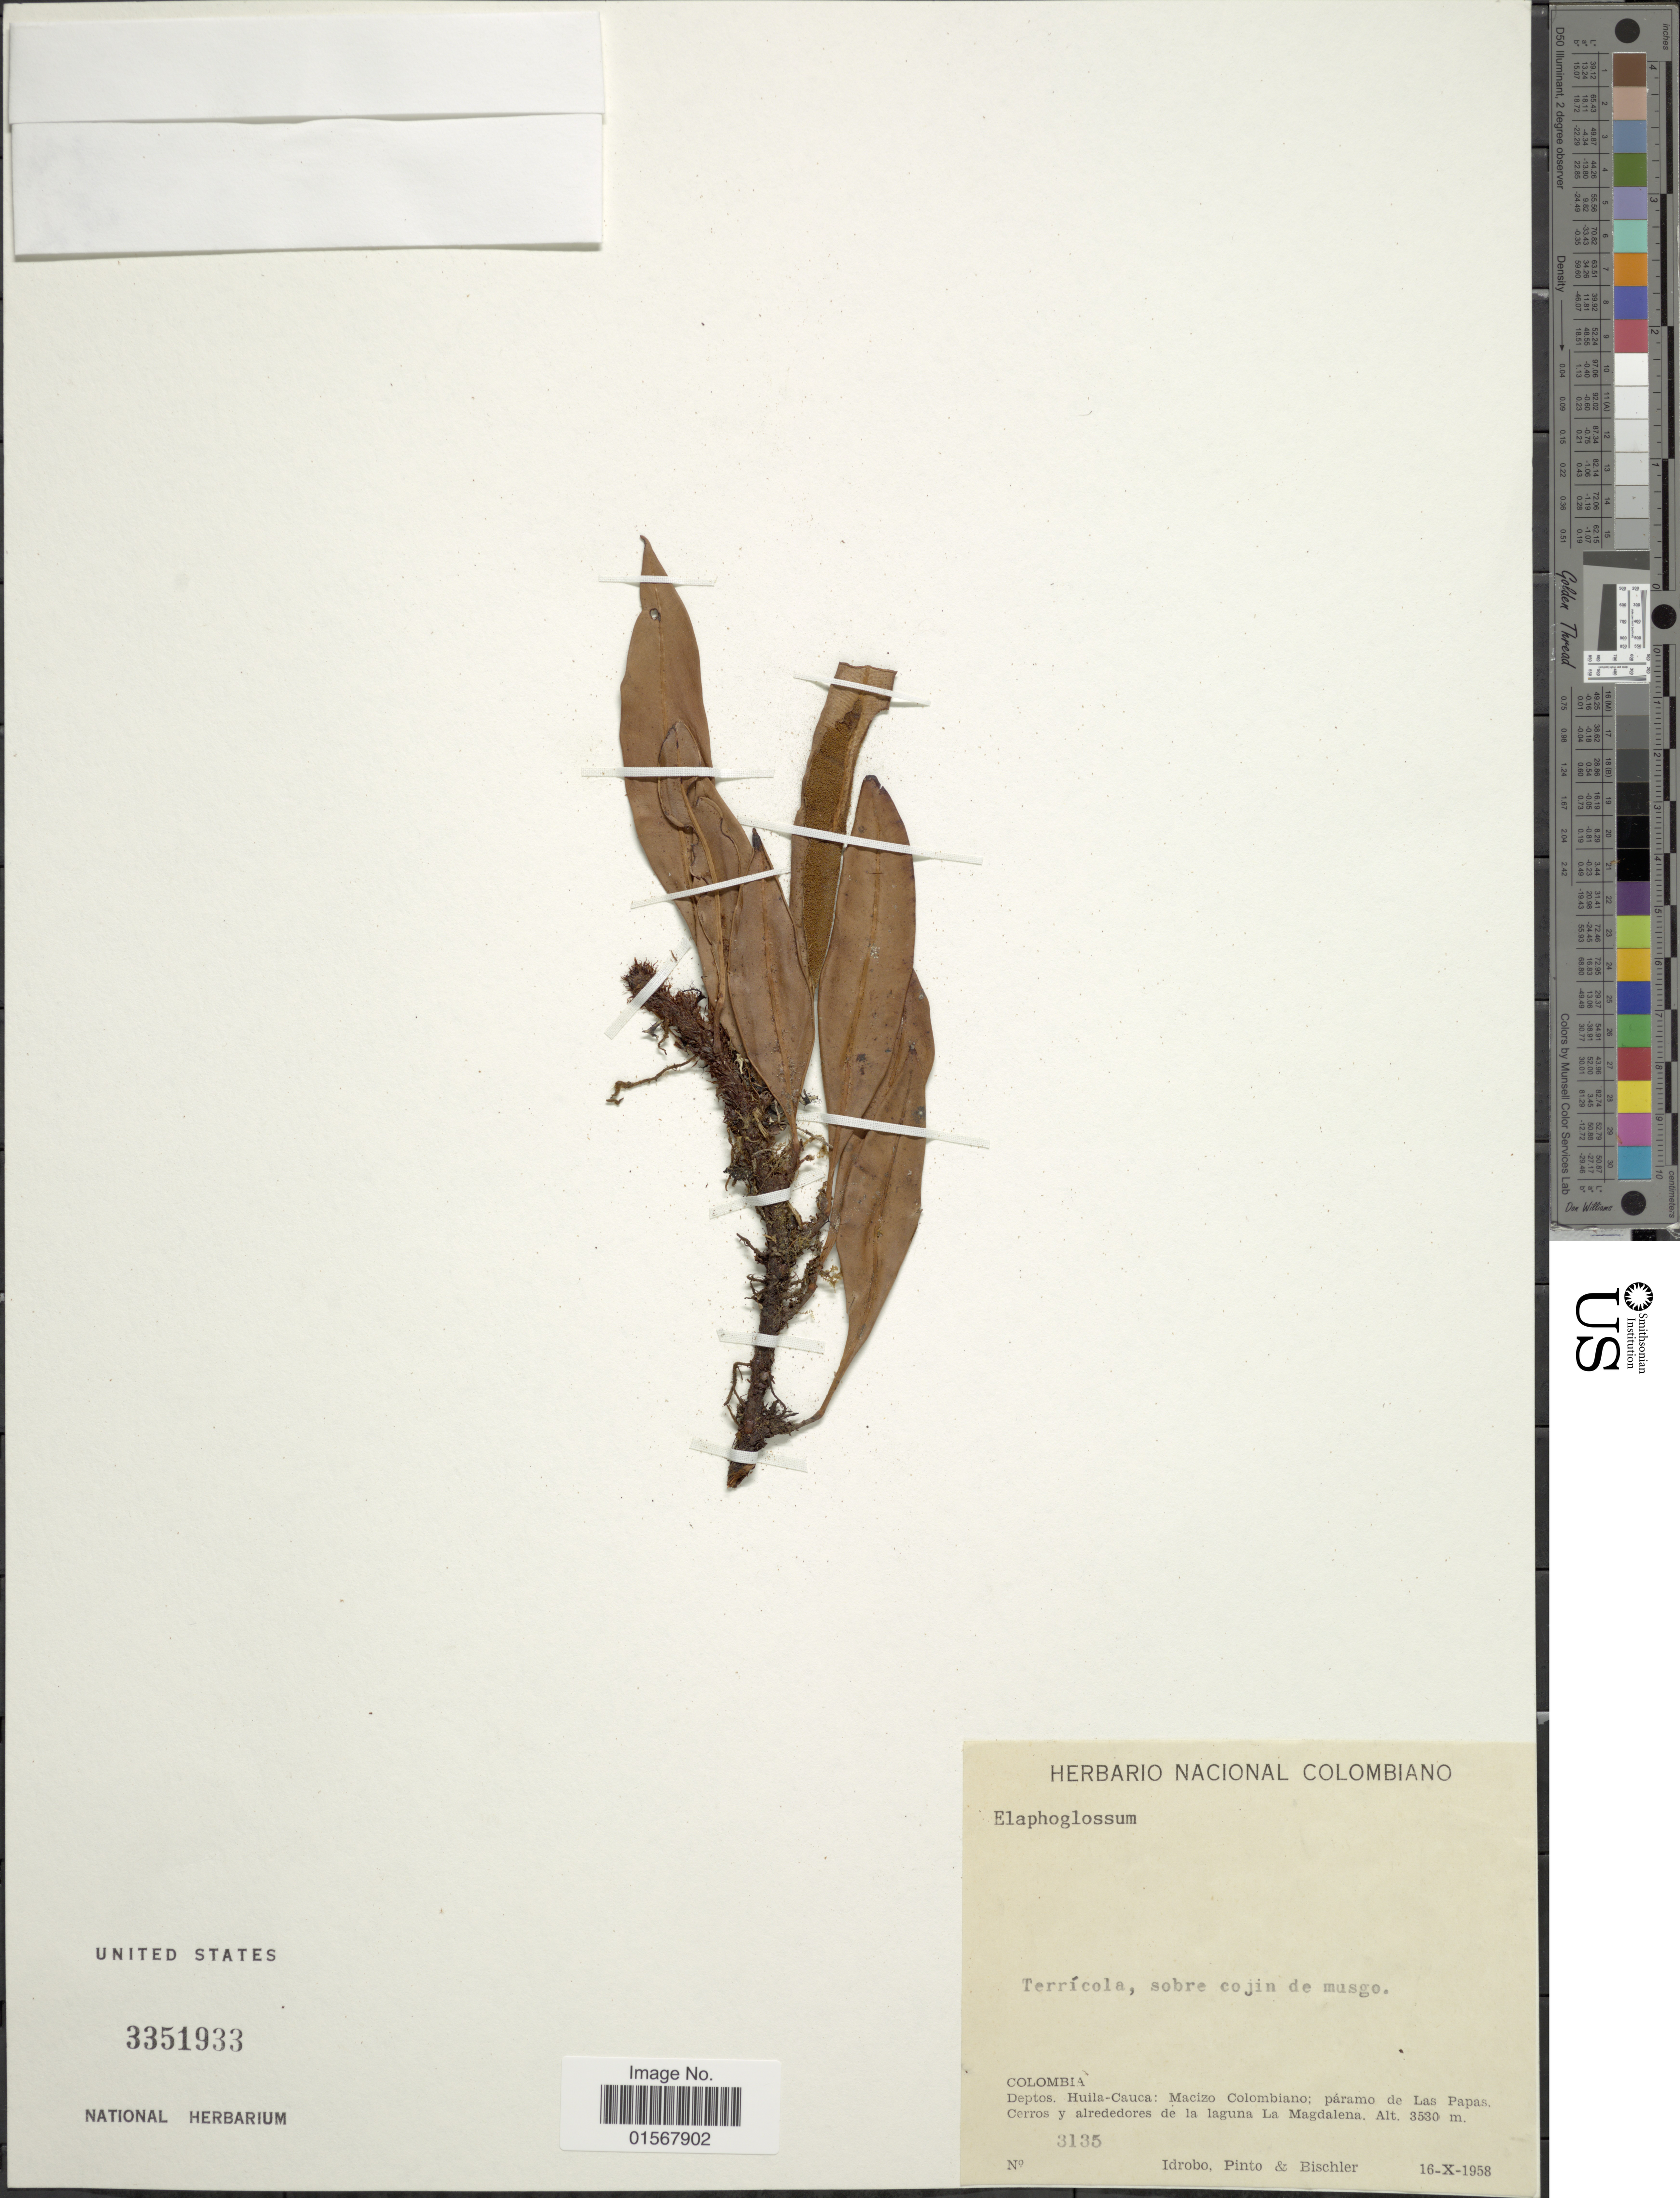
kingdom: Plantae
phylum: Tracheophyta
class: Polypodiopsida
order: Polypodiales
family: Dryopteridaceae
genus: Elaphoglossum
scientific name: Elaphoglossum sp.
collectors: -- Idrobo, Pinto, -- & -. Bischler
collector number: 3135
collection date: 1958-10-16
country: Colombia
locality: Deptos. Huila-Cauca: Macizo Colombiano: paramo de Las Papas, Cerros y alrededores de la laguna La Magdalena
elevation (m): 3530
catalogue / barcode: US 3351933